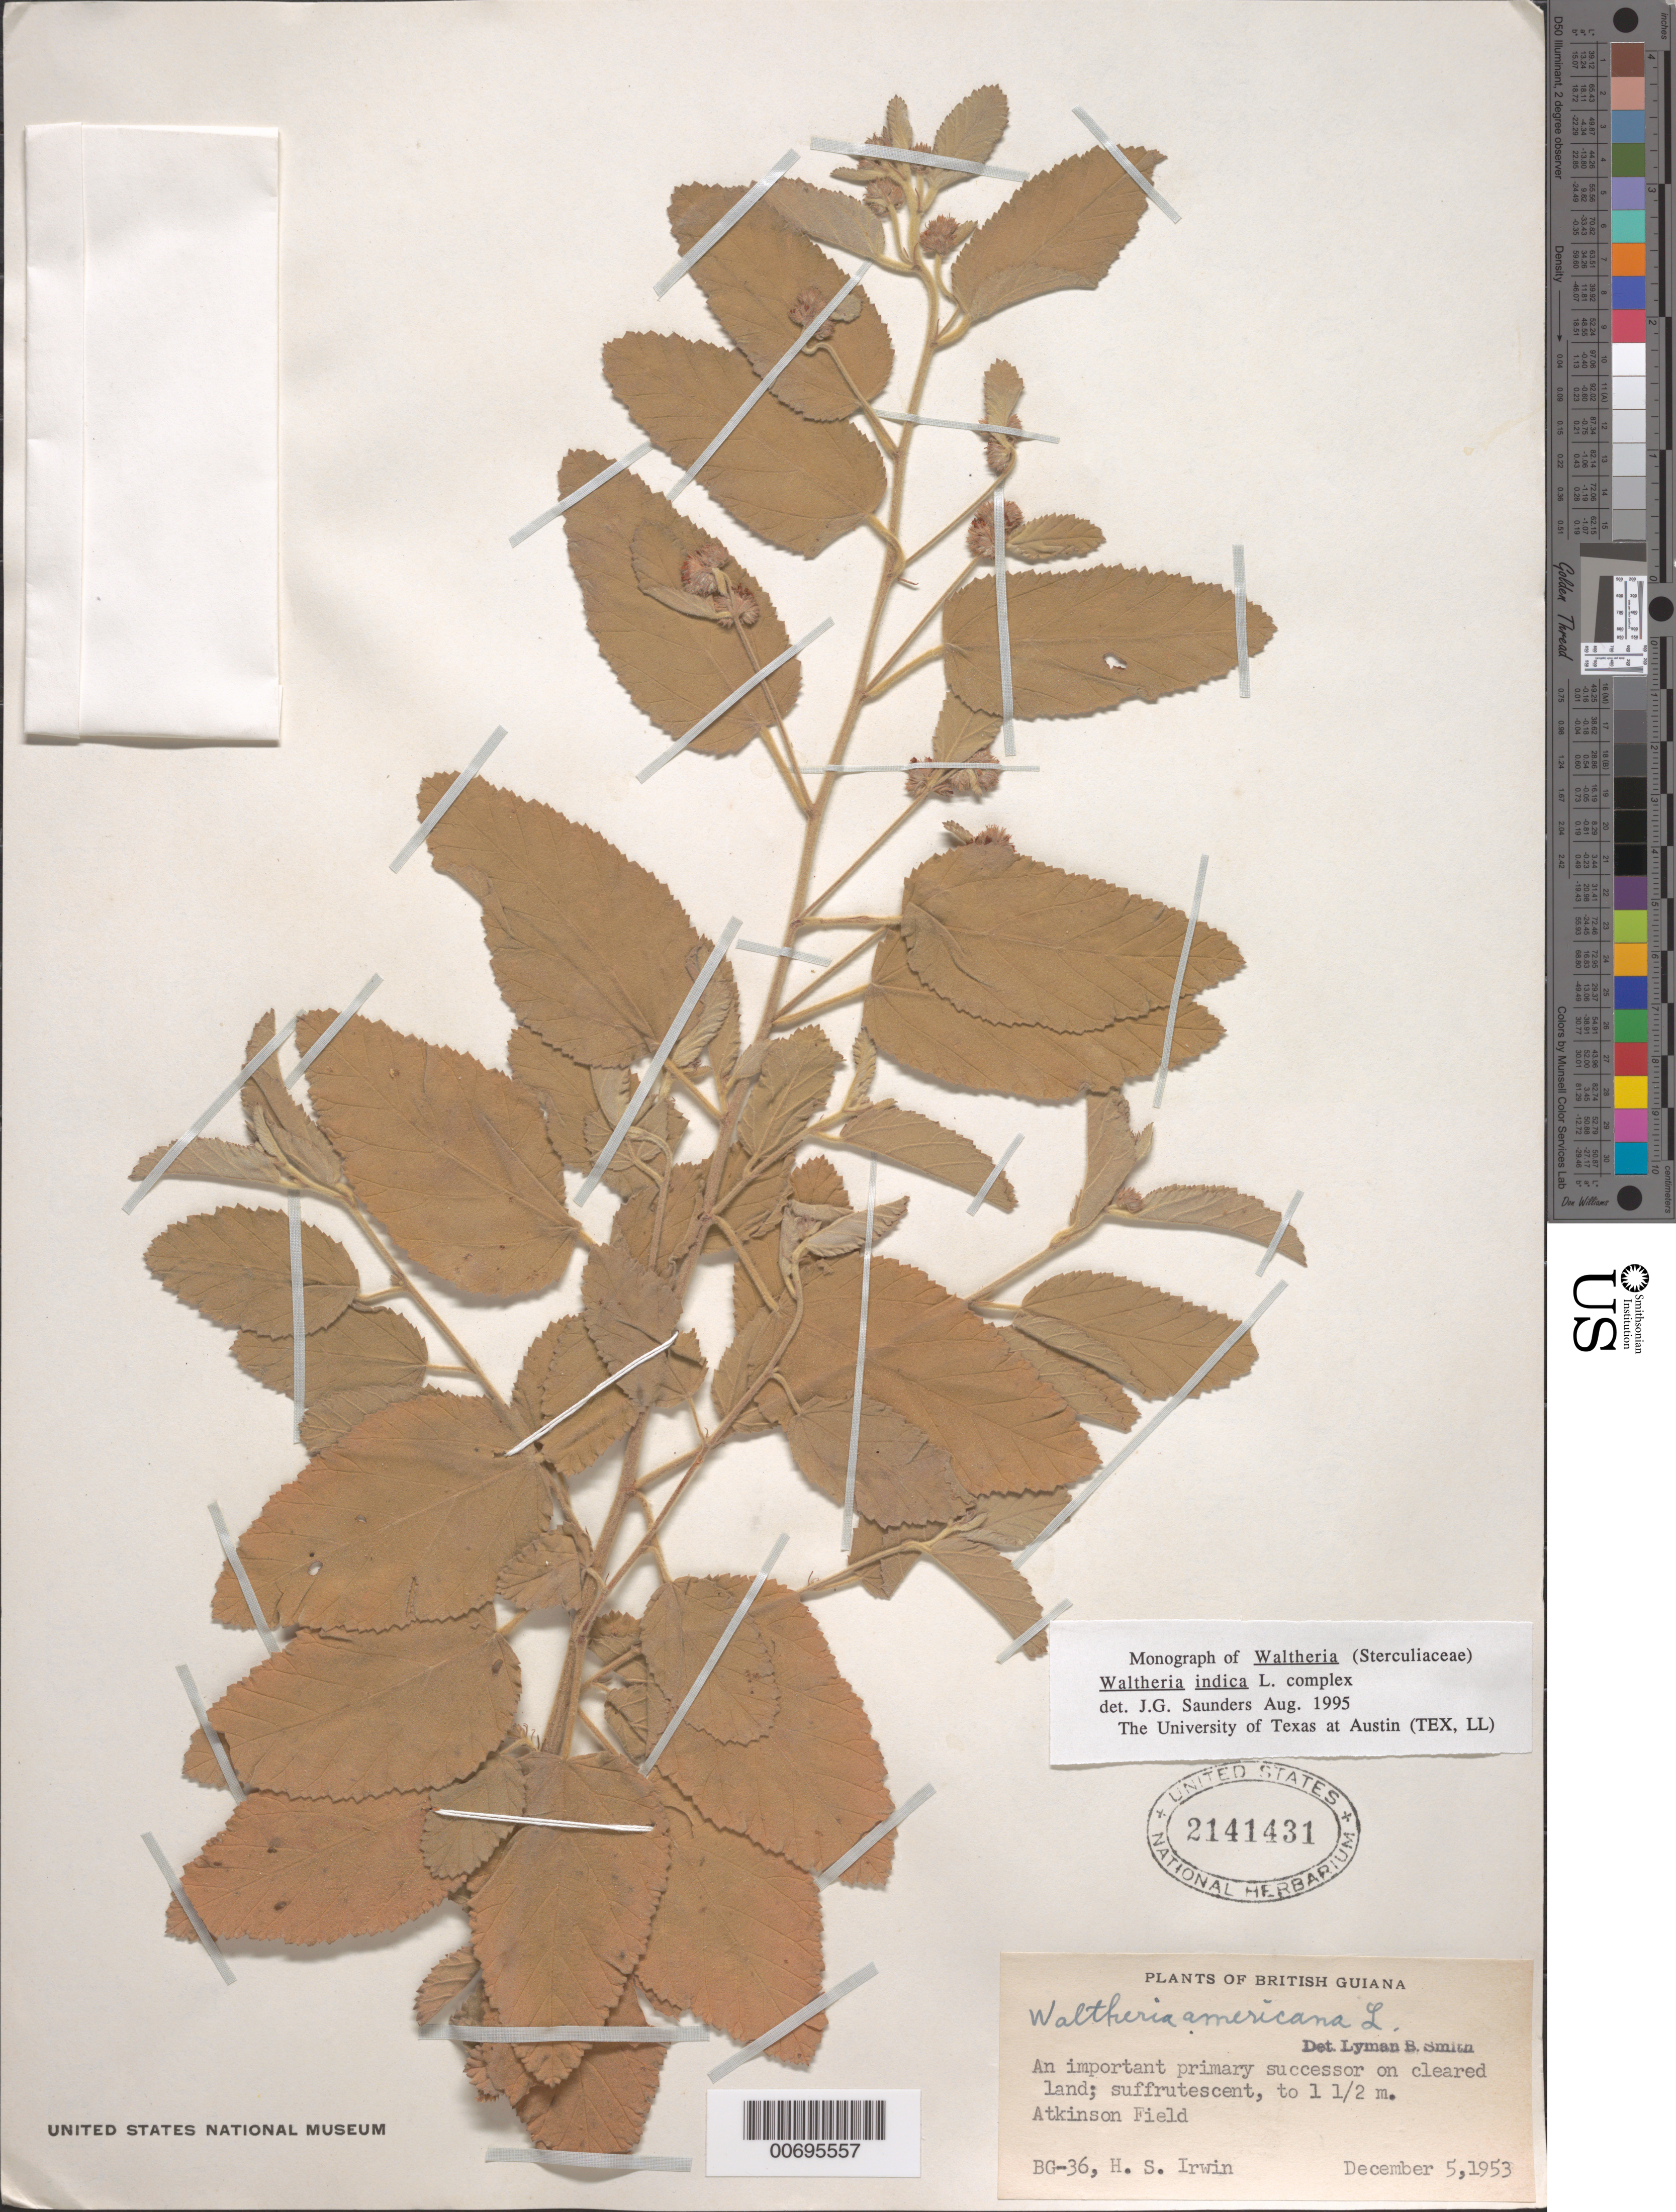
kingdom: Plantae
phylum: Tracheophyta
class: Magnoliopsida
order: Malvales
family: Malvaceae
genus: Waltheria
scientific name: Waltheria indica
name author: L.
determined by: Saunders, J. G.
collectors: H. Irwin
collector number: BG 36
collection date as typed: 5-Dec-53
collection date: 1953-12-05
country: Guyana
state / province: Demerara-Mahaica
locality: Atkinson Field, 20 mi. S of Georgetown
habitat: Important primary successor on cleared land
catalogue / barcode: US 2141431